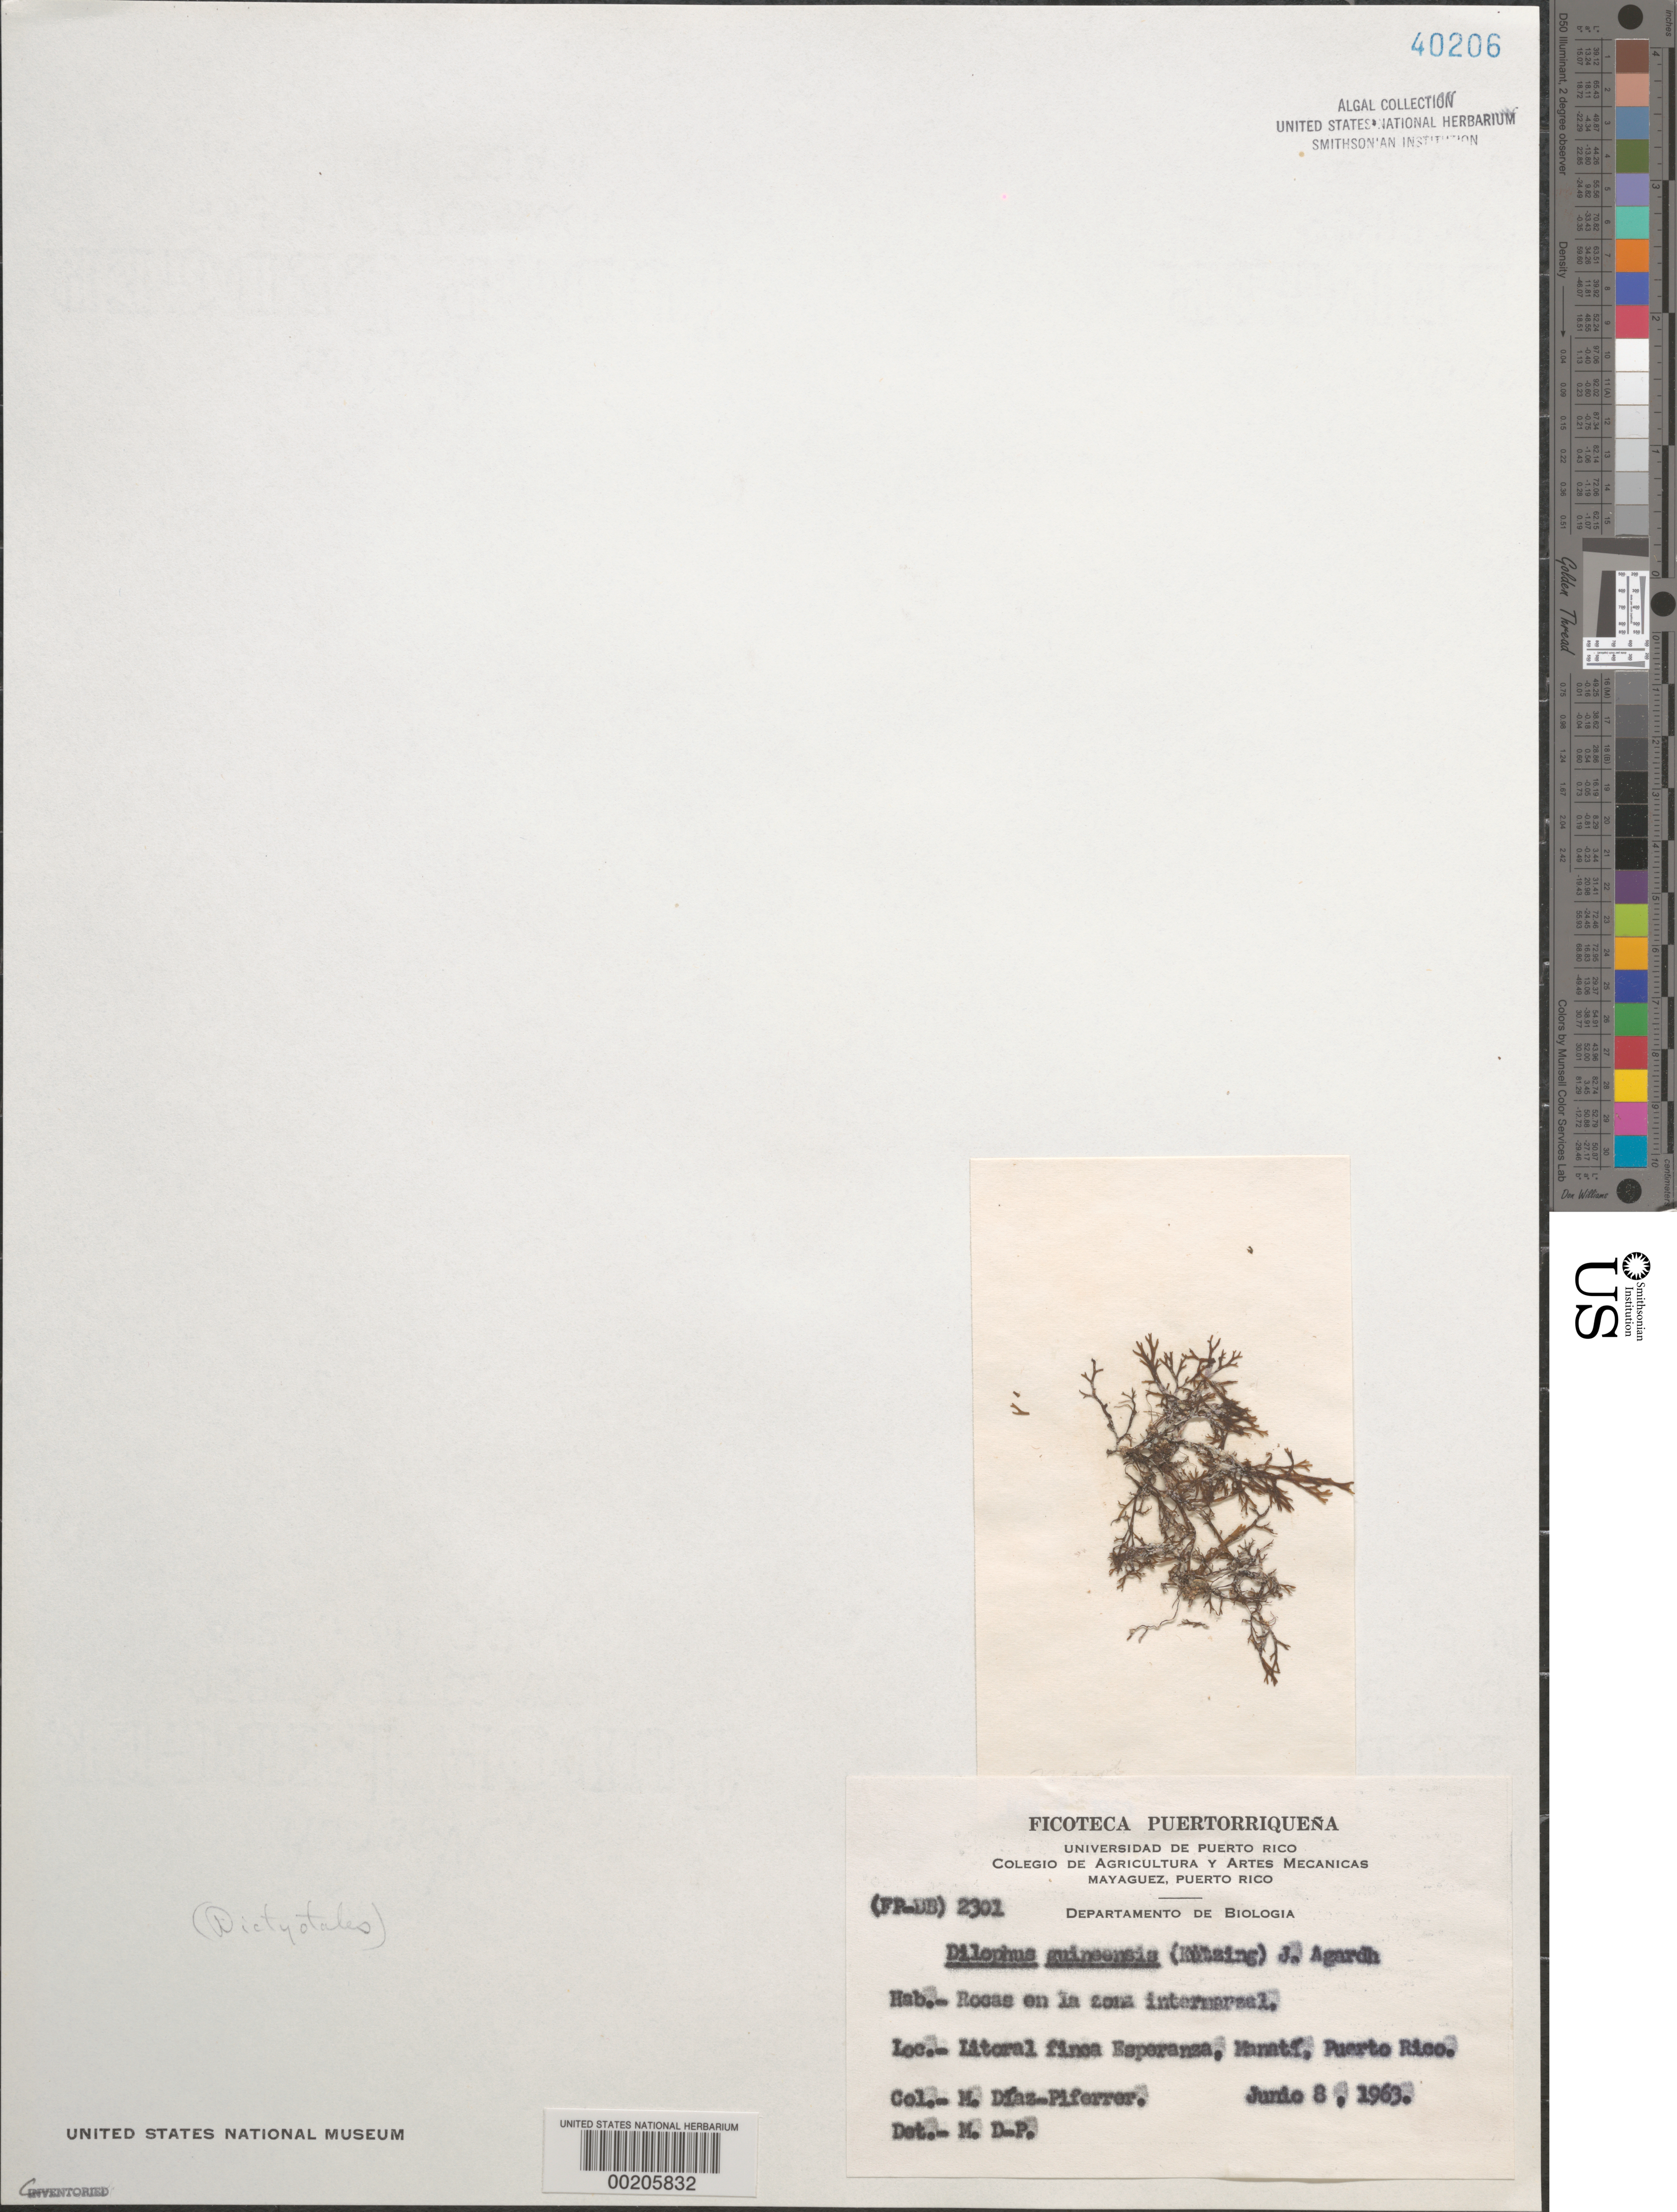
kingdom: Chromista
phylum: Ochrophyta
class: Phaeophyceae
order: Dictyotales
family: Dictyotaceae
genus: Dictyota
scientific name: Dictyota guineensis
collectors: M. Diaz-Piferrer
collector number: (fp-db) 2301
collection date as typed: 08 Jun 1963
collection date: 1963-06-08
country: Puerto Rico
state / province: Manati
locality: Esperanza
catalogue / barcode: US 40206